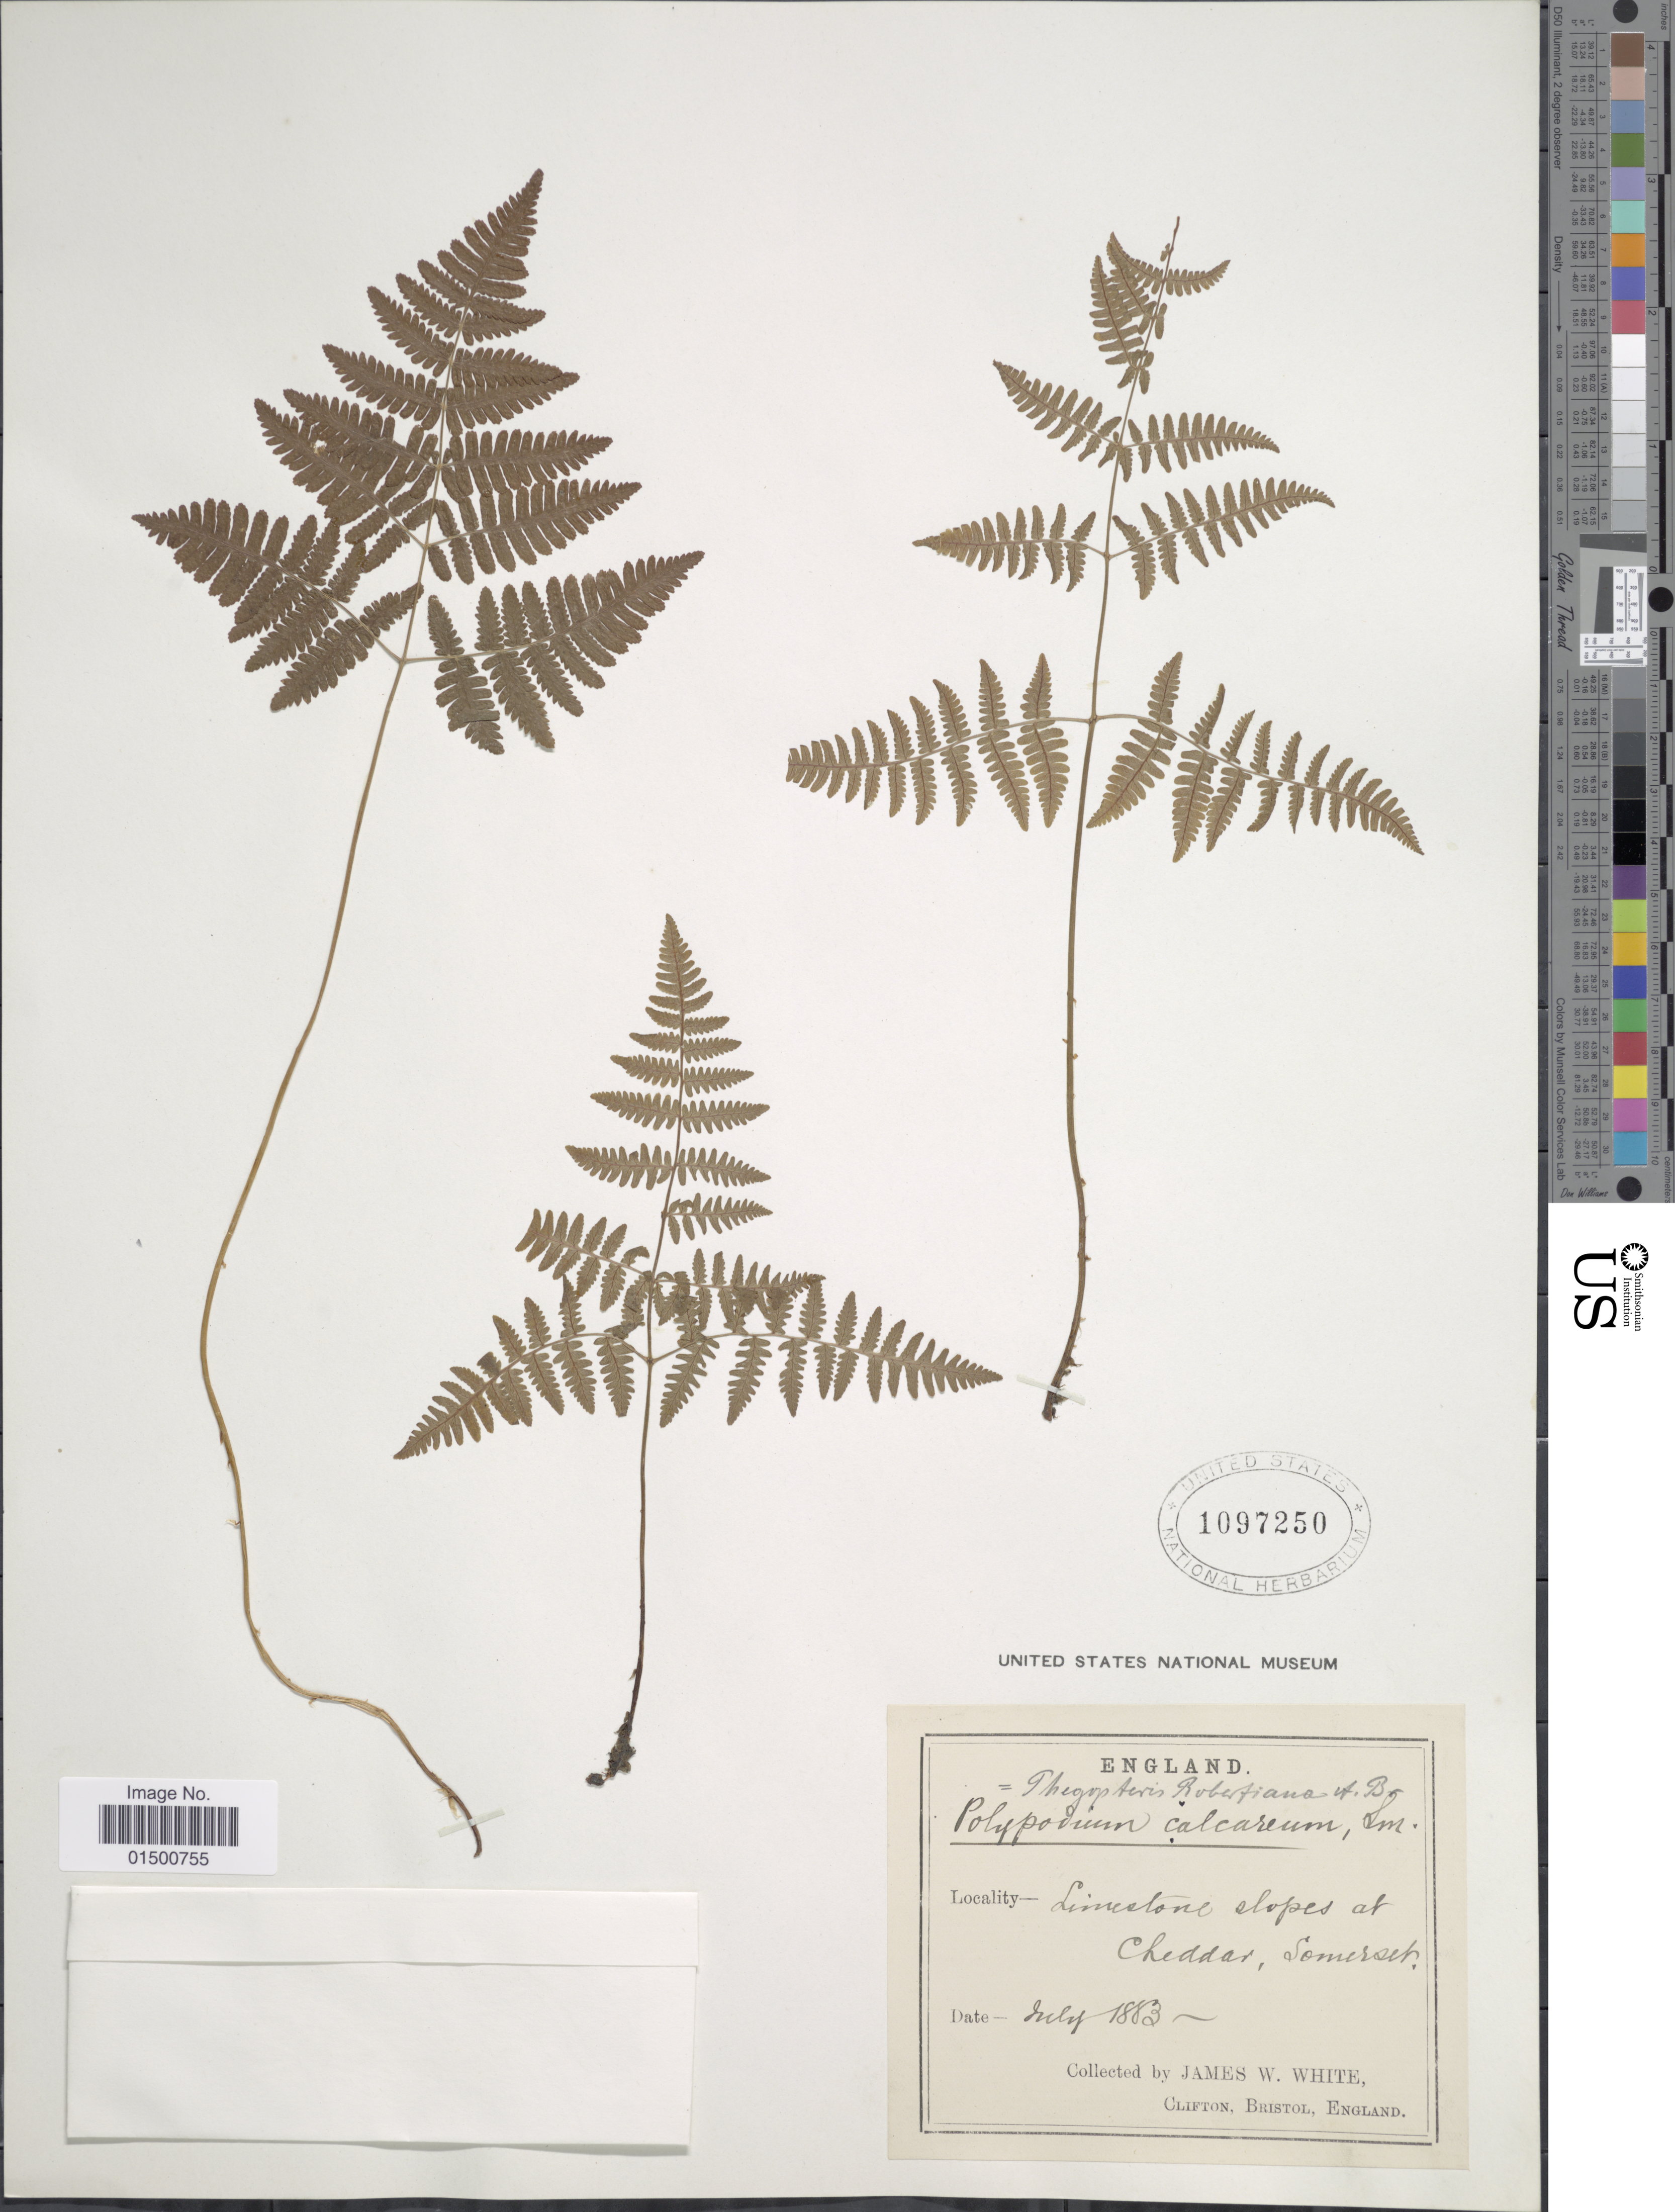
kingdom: Plantae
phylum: Tracheophyta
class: Polypodiopsida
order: Polypodiales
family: Cystopteridaceae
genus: Gymnocarpium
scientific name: Gymnocarpium robertianum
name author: (Hoffm.) Newman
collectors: J. W. White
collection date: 1883-07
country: Bermuda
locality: Limestone slopes at Cheddar, Somerset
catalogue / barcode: US 1097250